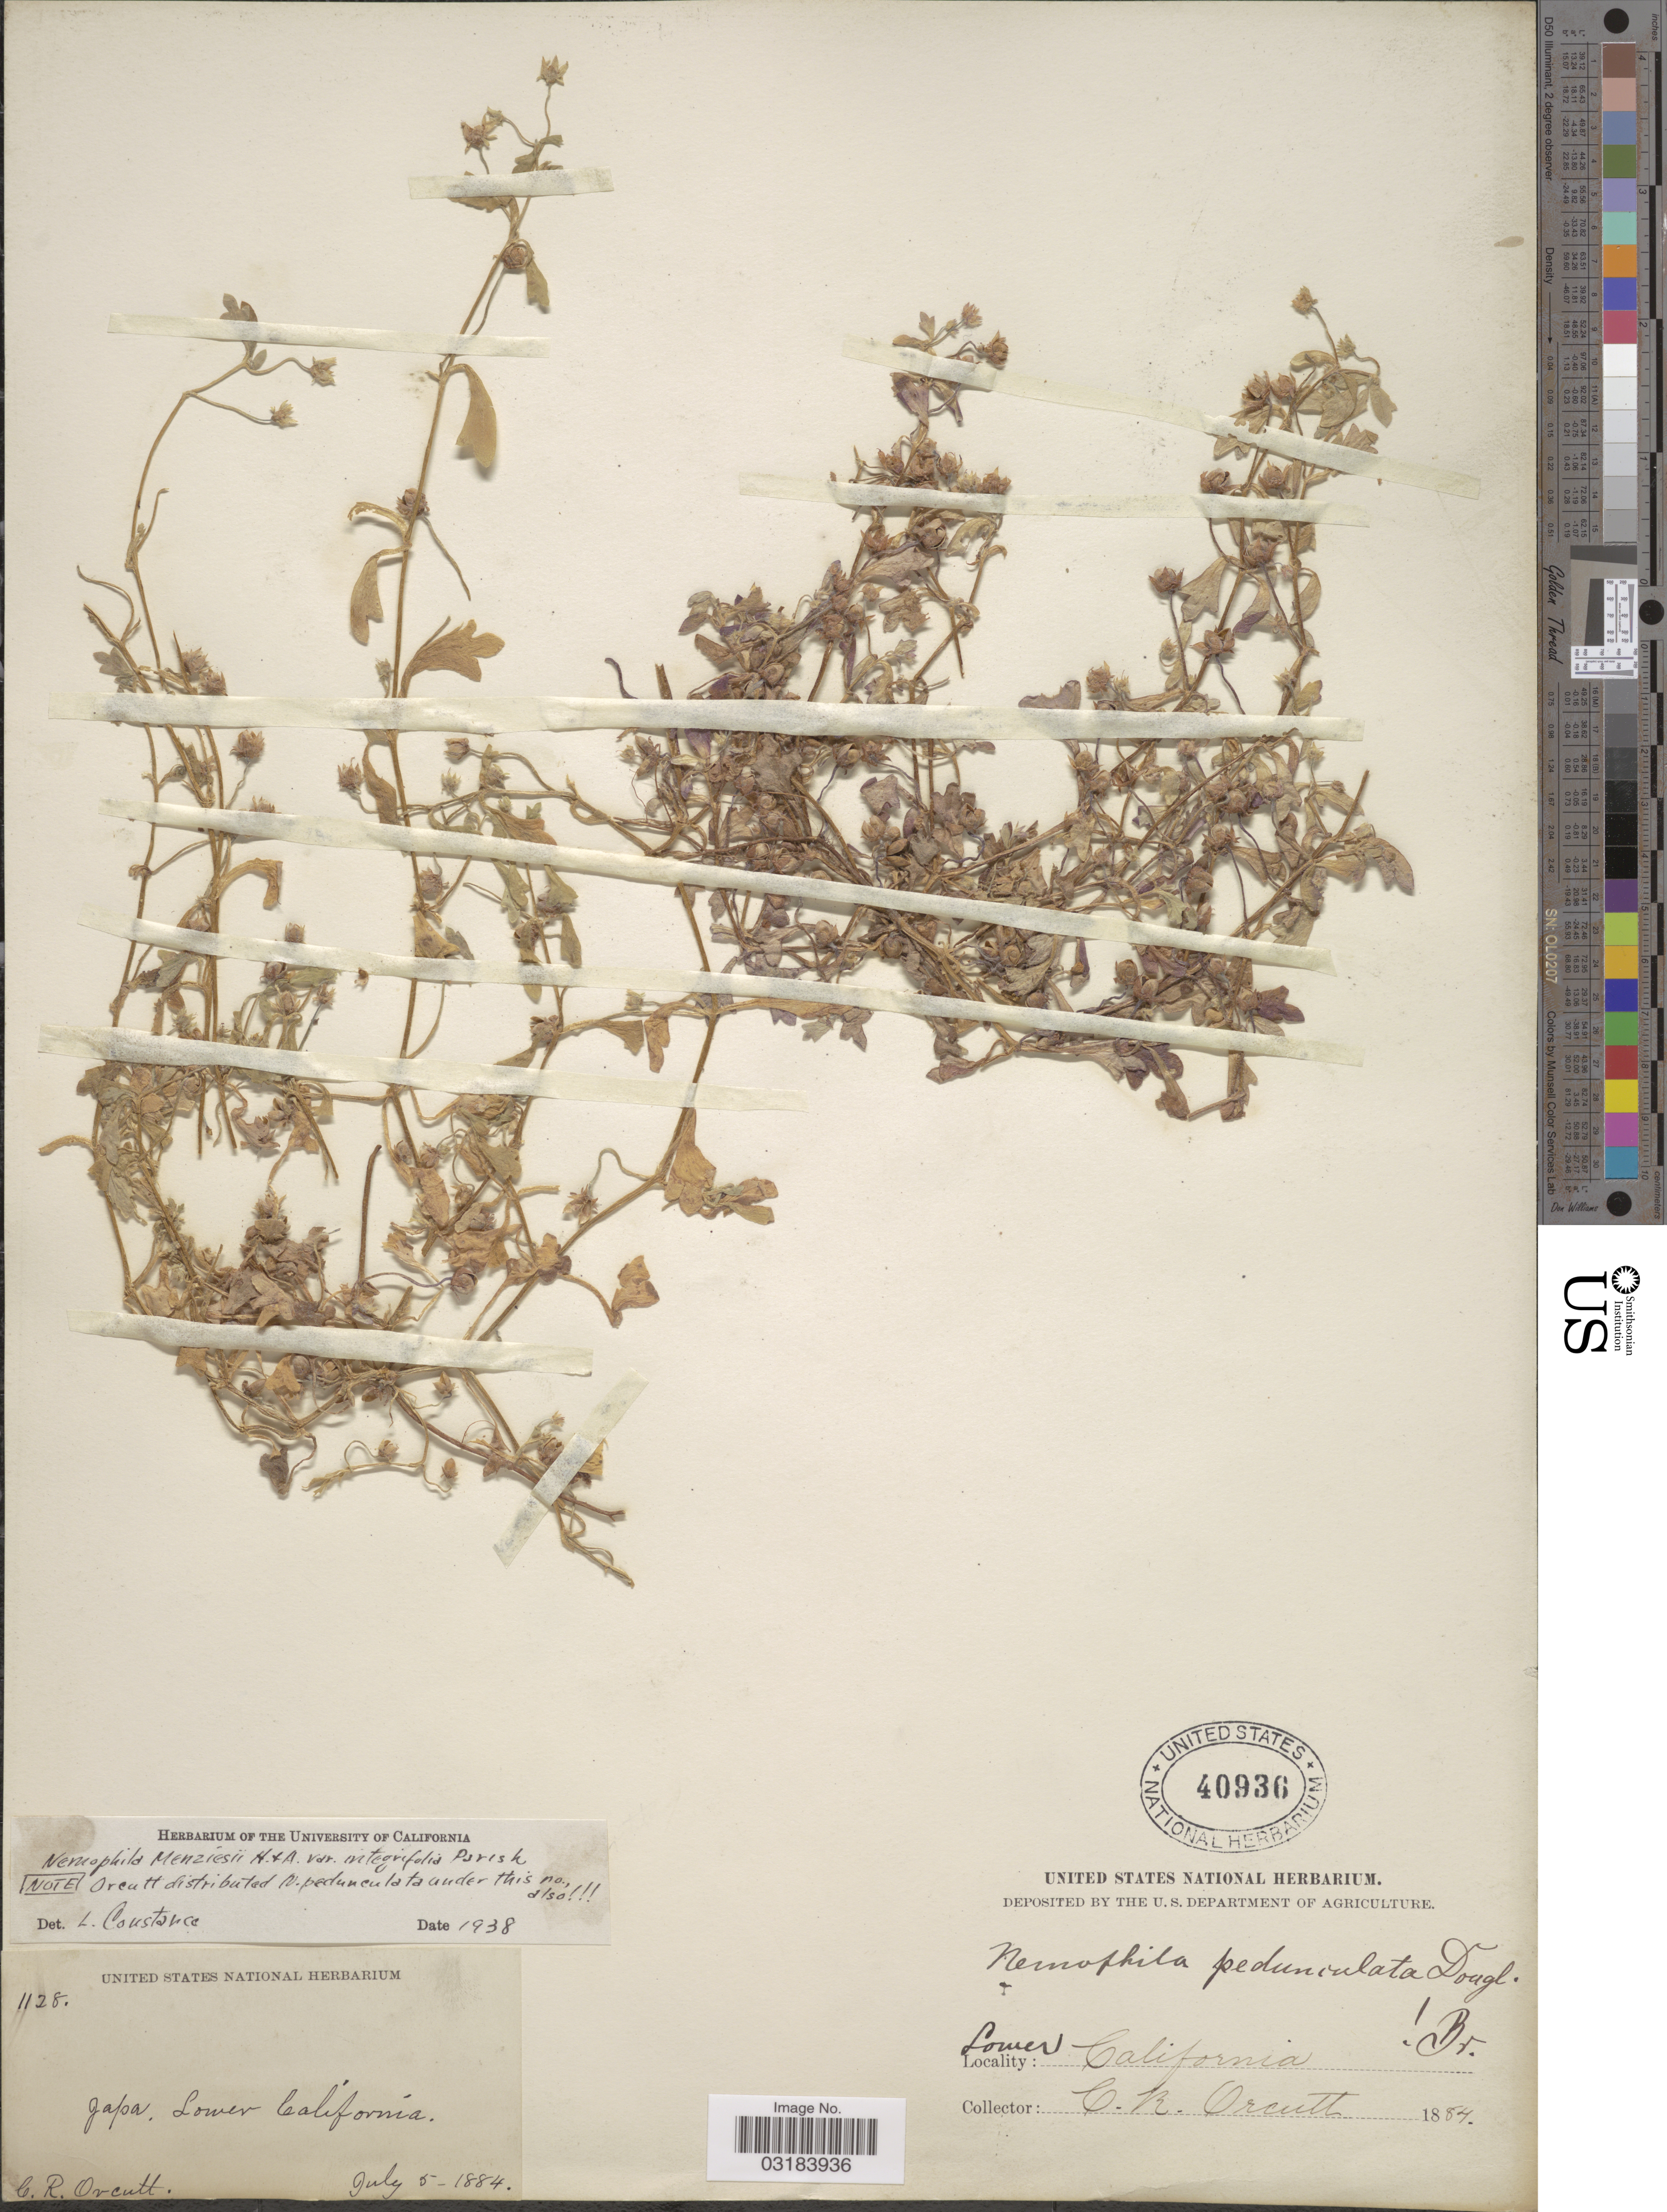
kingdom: Plantae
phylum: Tracheophyta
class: Magnoliopsida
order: Boraginales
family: Hydrophyllaceae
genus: Nemophila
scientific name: Nemophila menziesii var. integrifolia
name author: Hook. & Arn.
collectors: C. R. Orcutt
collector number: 1128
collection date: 1884-07-05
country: Mexico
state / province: Baja California Norte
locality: Japa. Lower California.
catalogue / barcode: US 40936